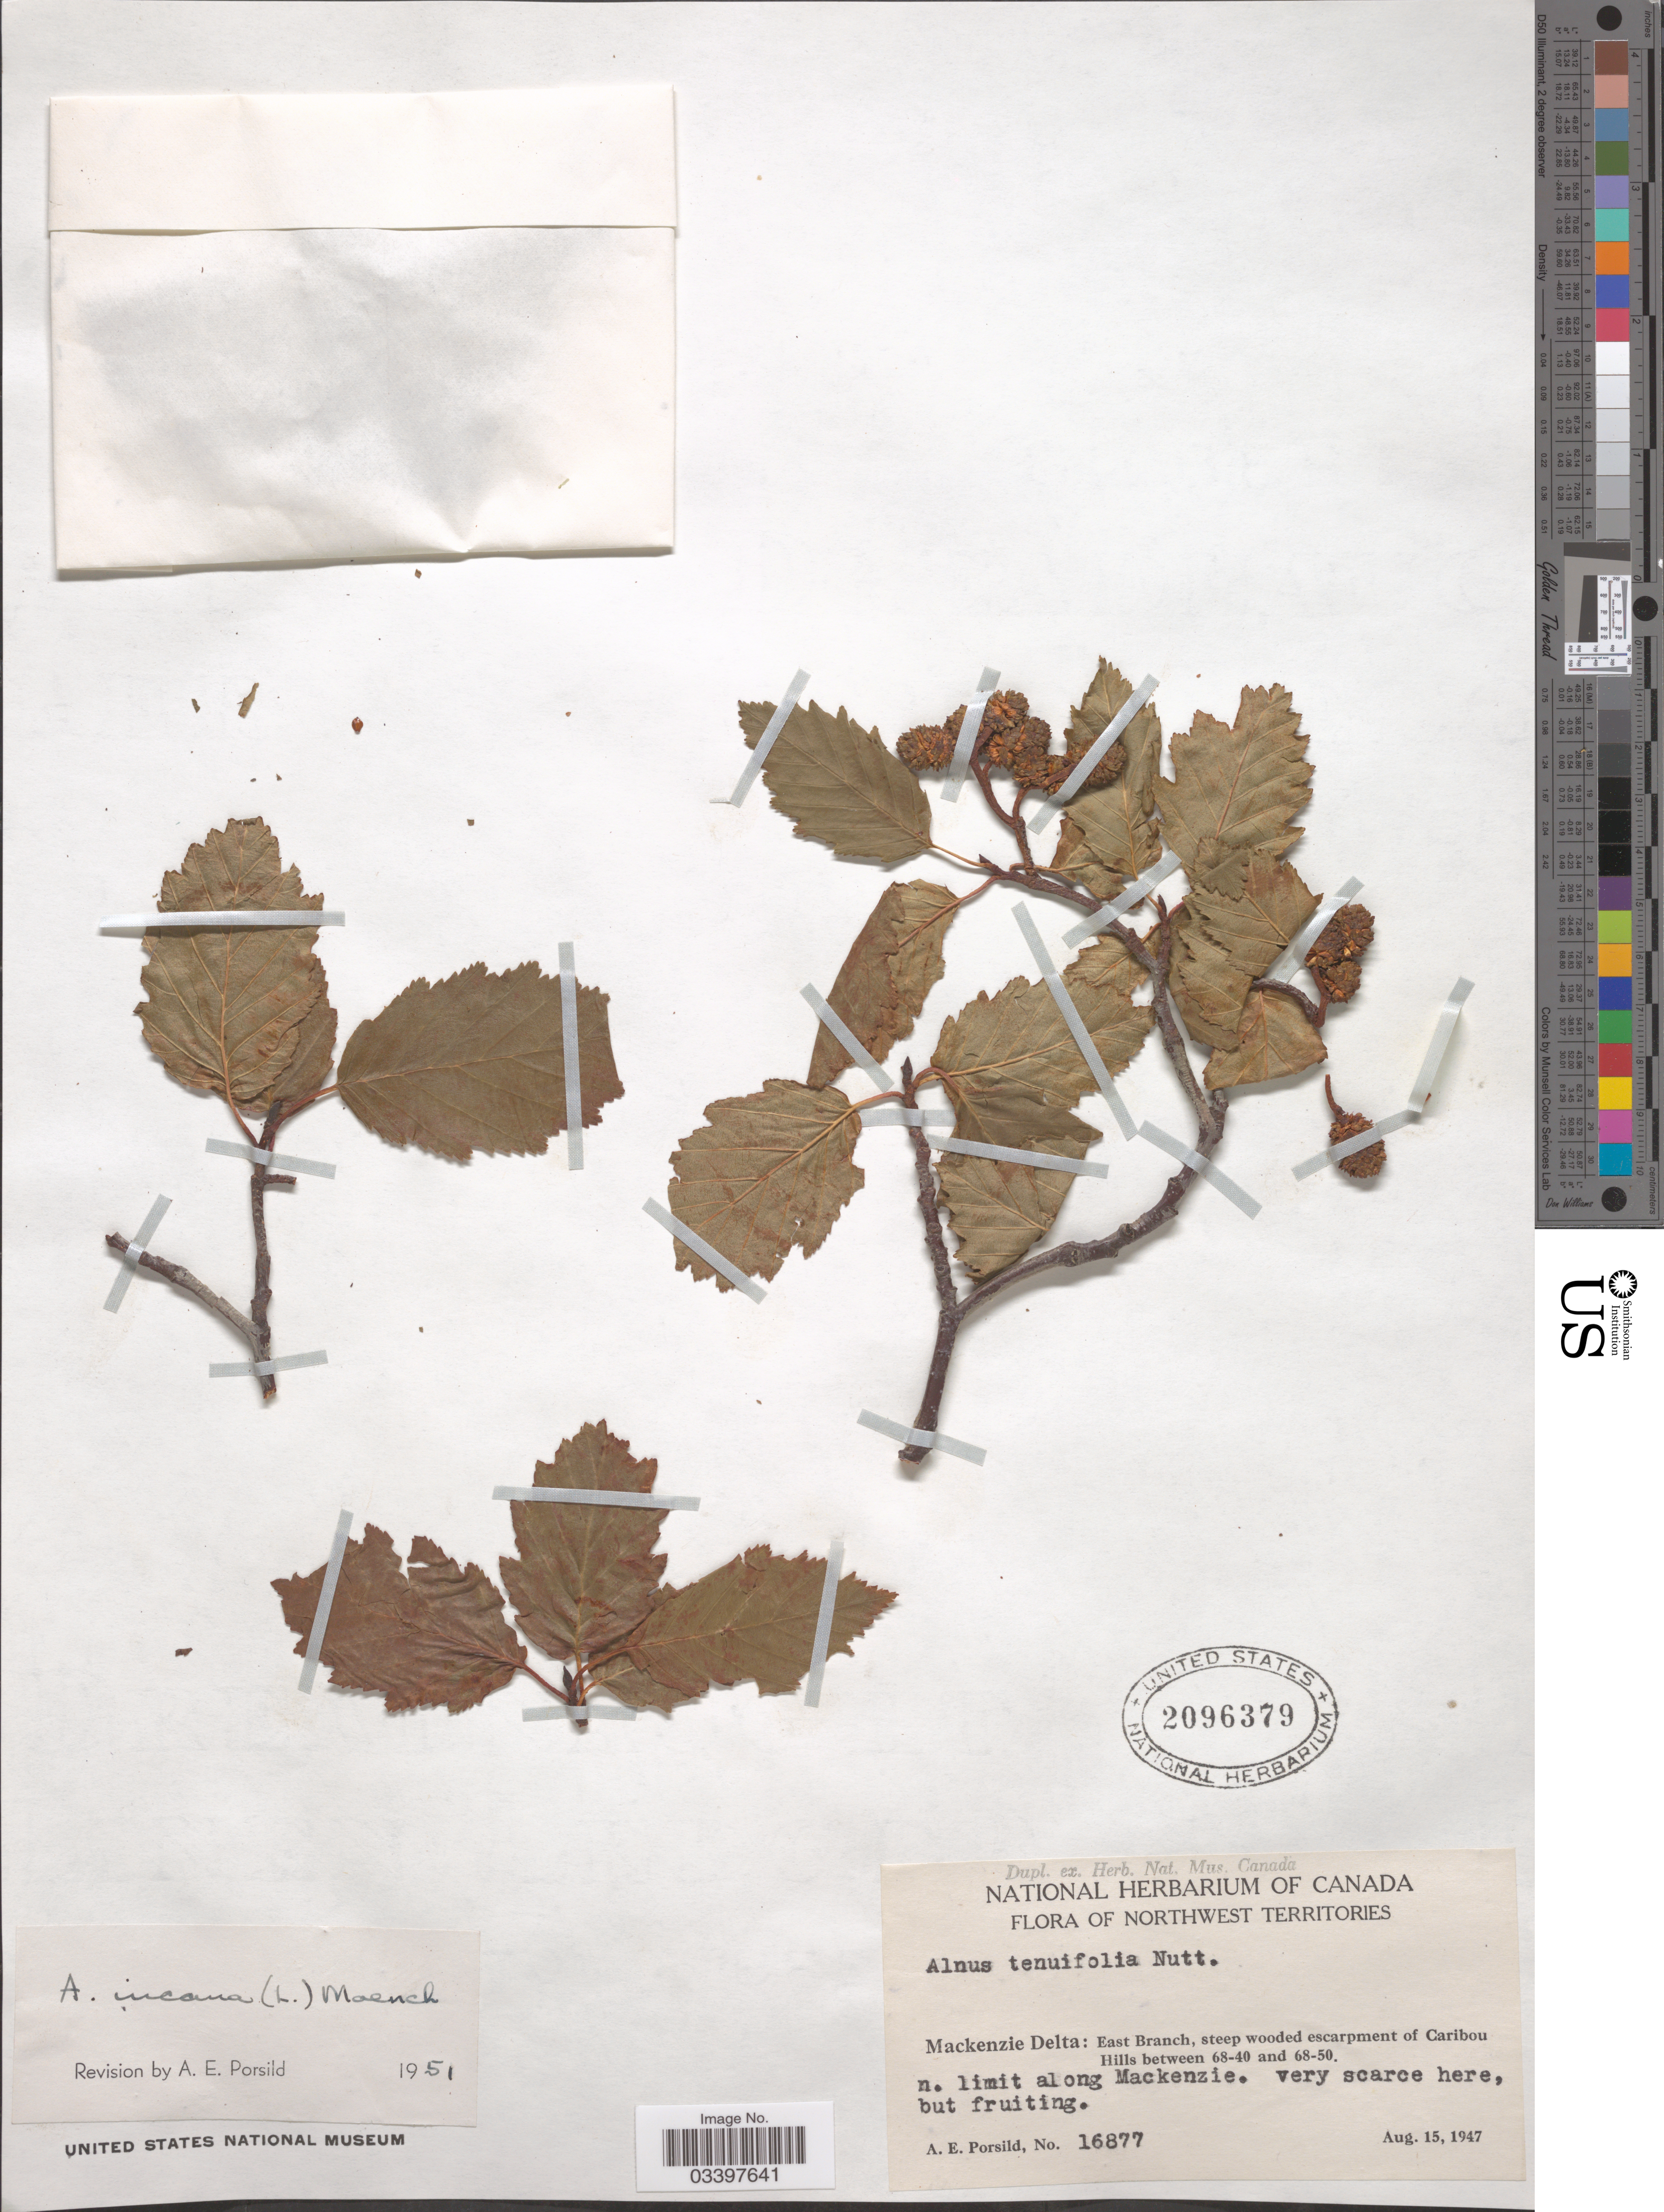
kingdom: Plantae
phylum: Tracheophyta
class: Magnoliopsida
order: Fagales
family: Betulaceae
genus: Alnus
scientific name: Alnus incana subsp. rugosa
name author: (Du Roi) R.T. Clausen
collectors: A. E. Porsild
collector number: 16877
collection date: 1947-08-15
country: Canada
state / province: Northwest Territories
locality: Mackenzie Delta: East Branch, steep wooded escarpment of Caribou Hills between 68-40 and 68-50 n. limit along Mackenzie.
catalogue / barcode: US 2096379